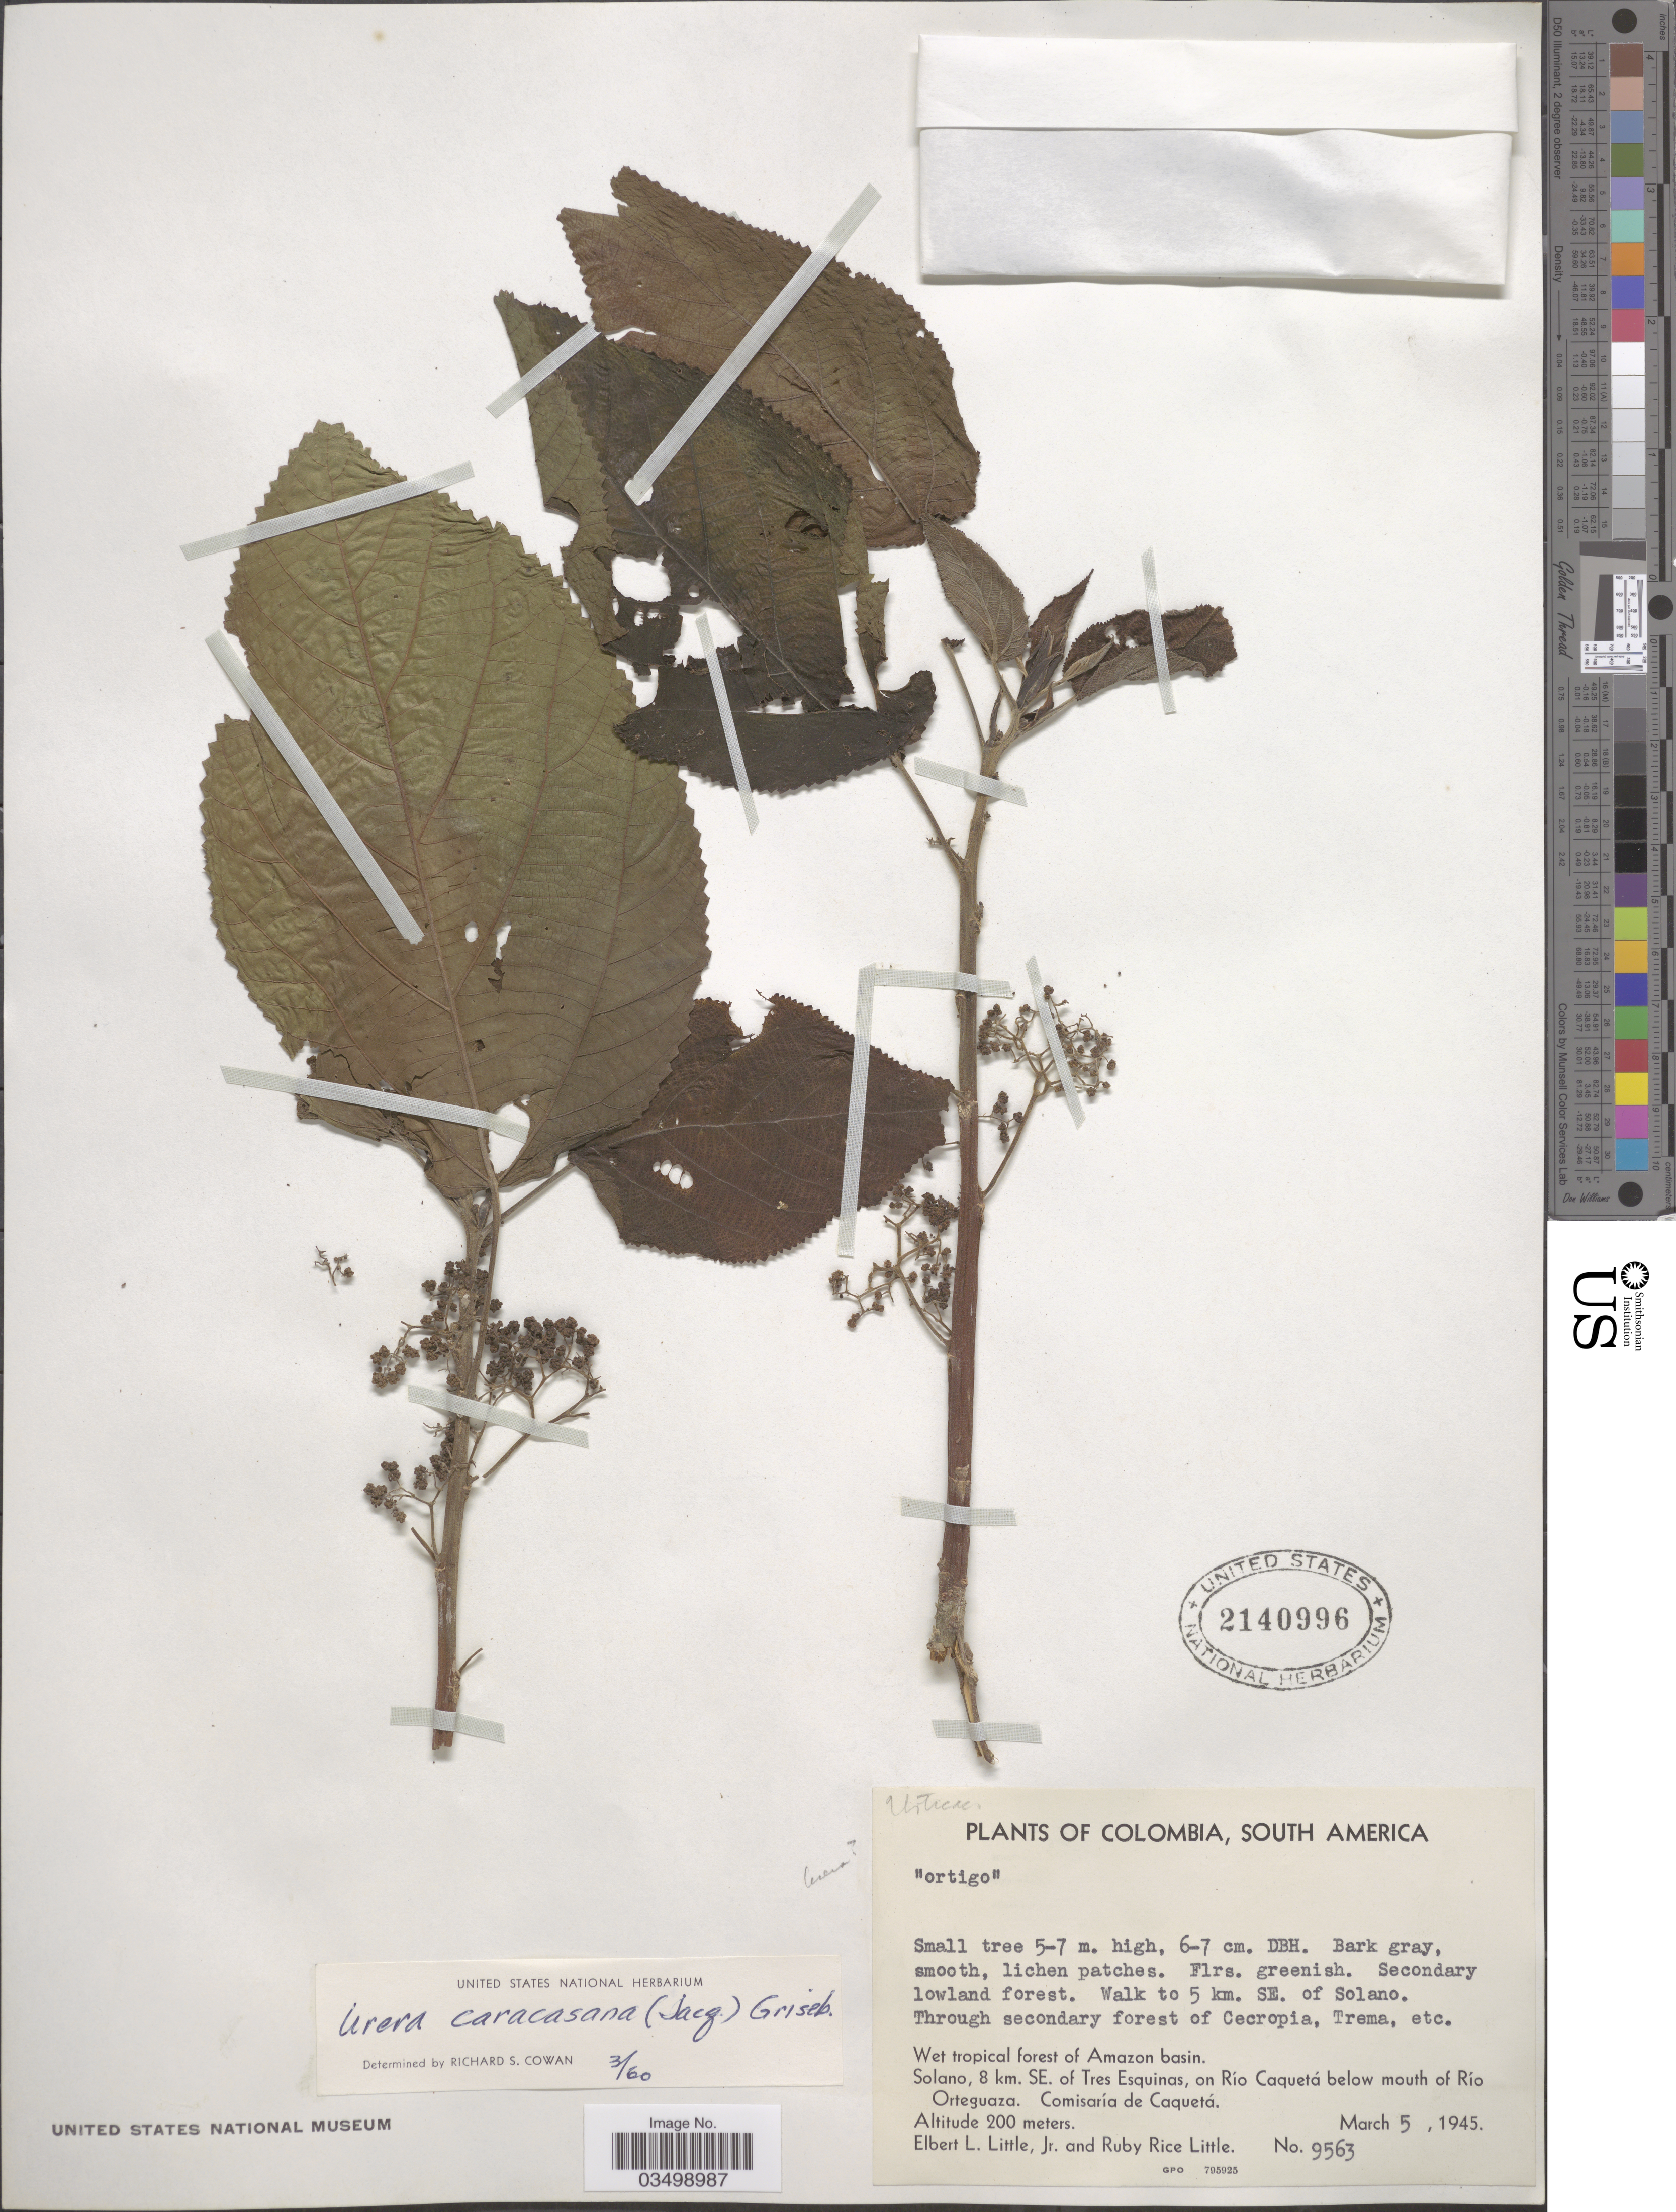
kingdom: Plantae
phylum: Tracheophyta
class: Magnoliopsida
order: Rosales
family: Urticaceae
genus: Urera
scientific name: Urera caracasana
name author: (Jacq.) Gaudich. ex Griseb.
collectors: E. L. Little & R. R. Little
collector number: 9563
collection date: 1945-03-05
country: Colombia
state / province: Caquetá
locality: Walk to 5 km. SE. of Solano. Wet tropical forest of Amazon basin. Solano, 8 km. SE. of Tres Esquinas, on Río Caquetá below mouth of Río Orteguaza. Comisaría de Caquetá.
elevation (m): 200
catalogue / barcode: US 2140996